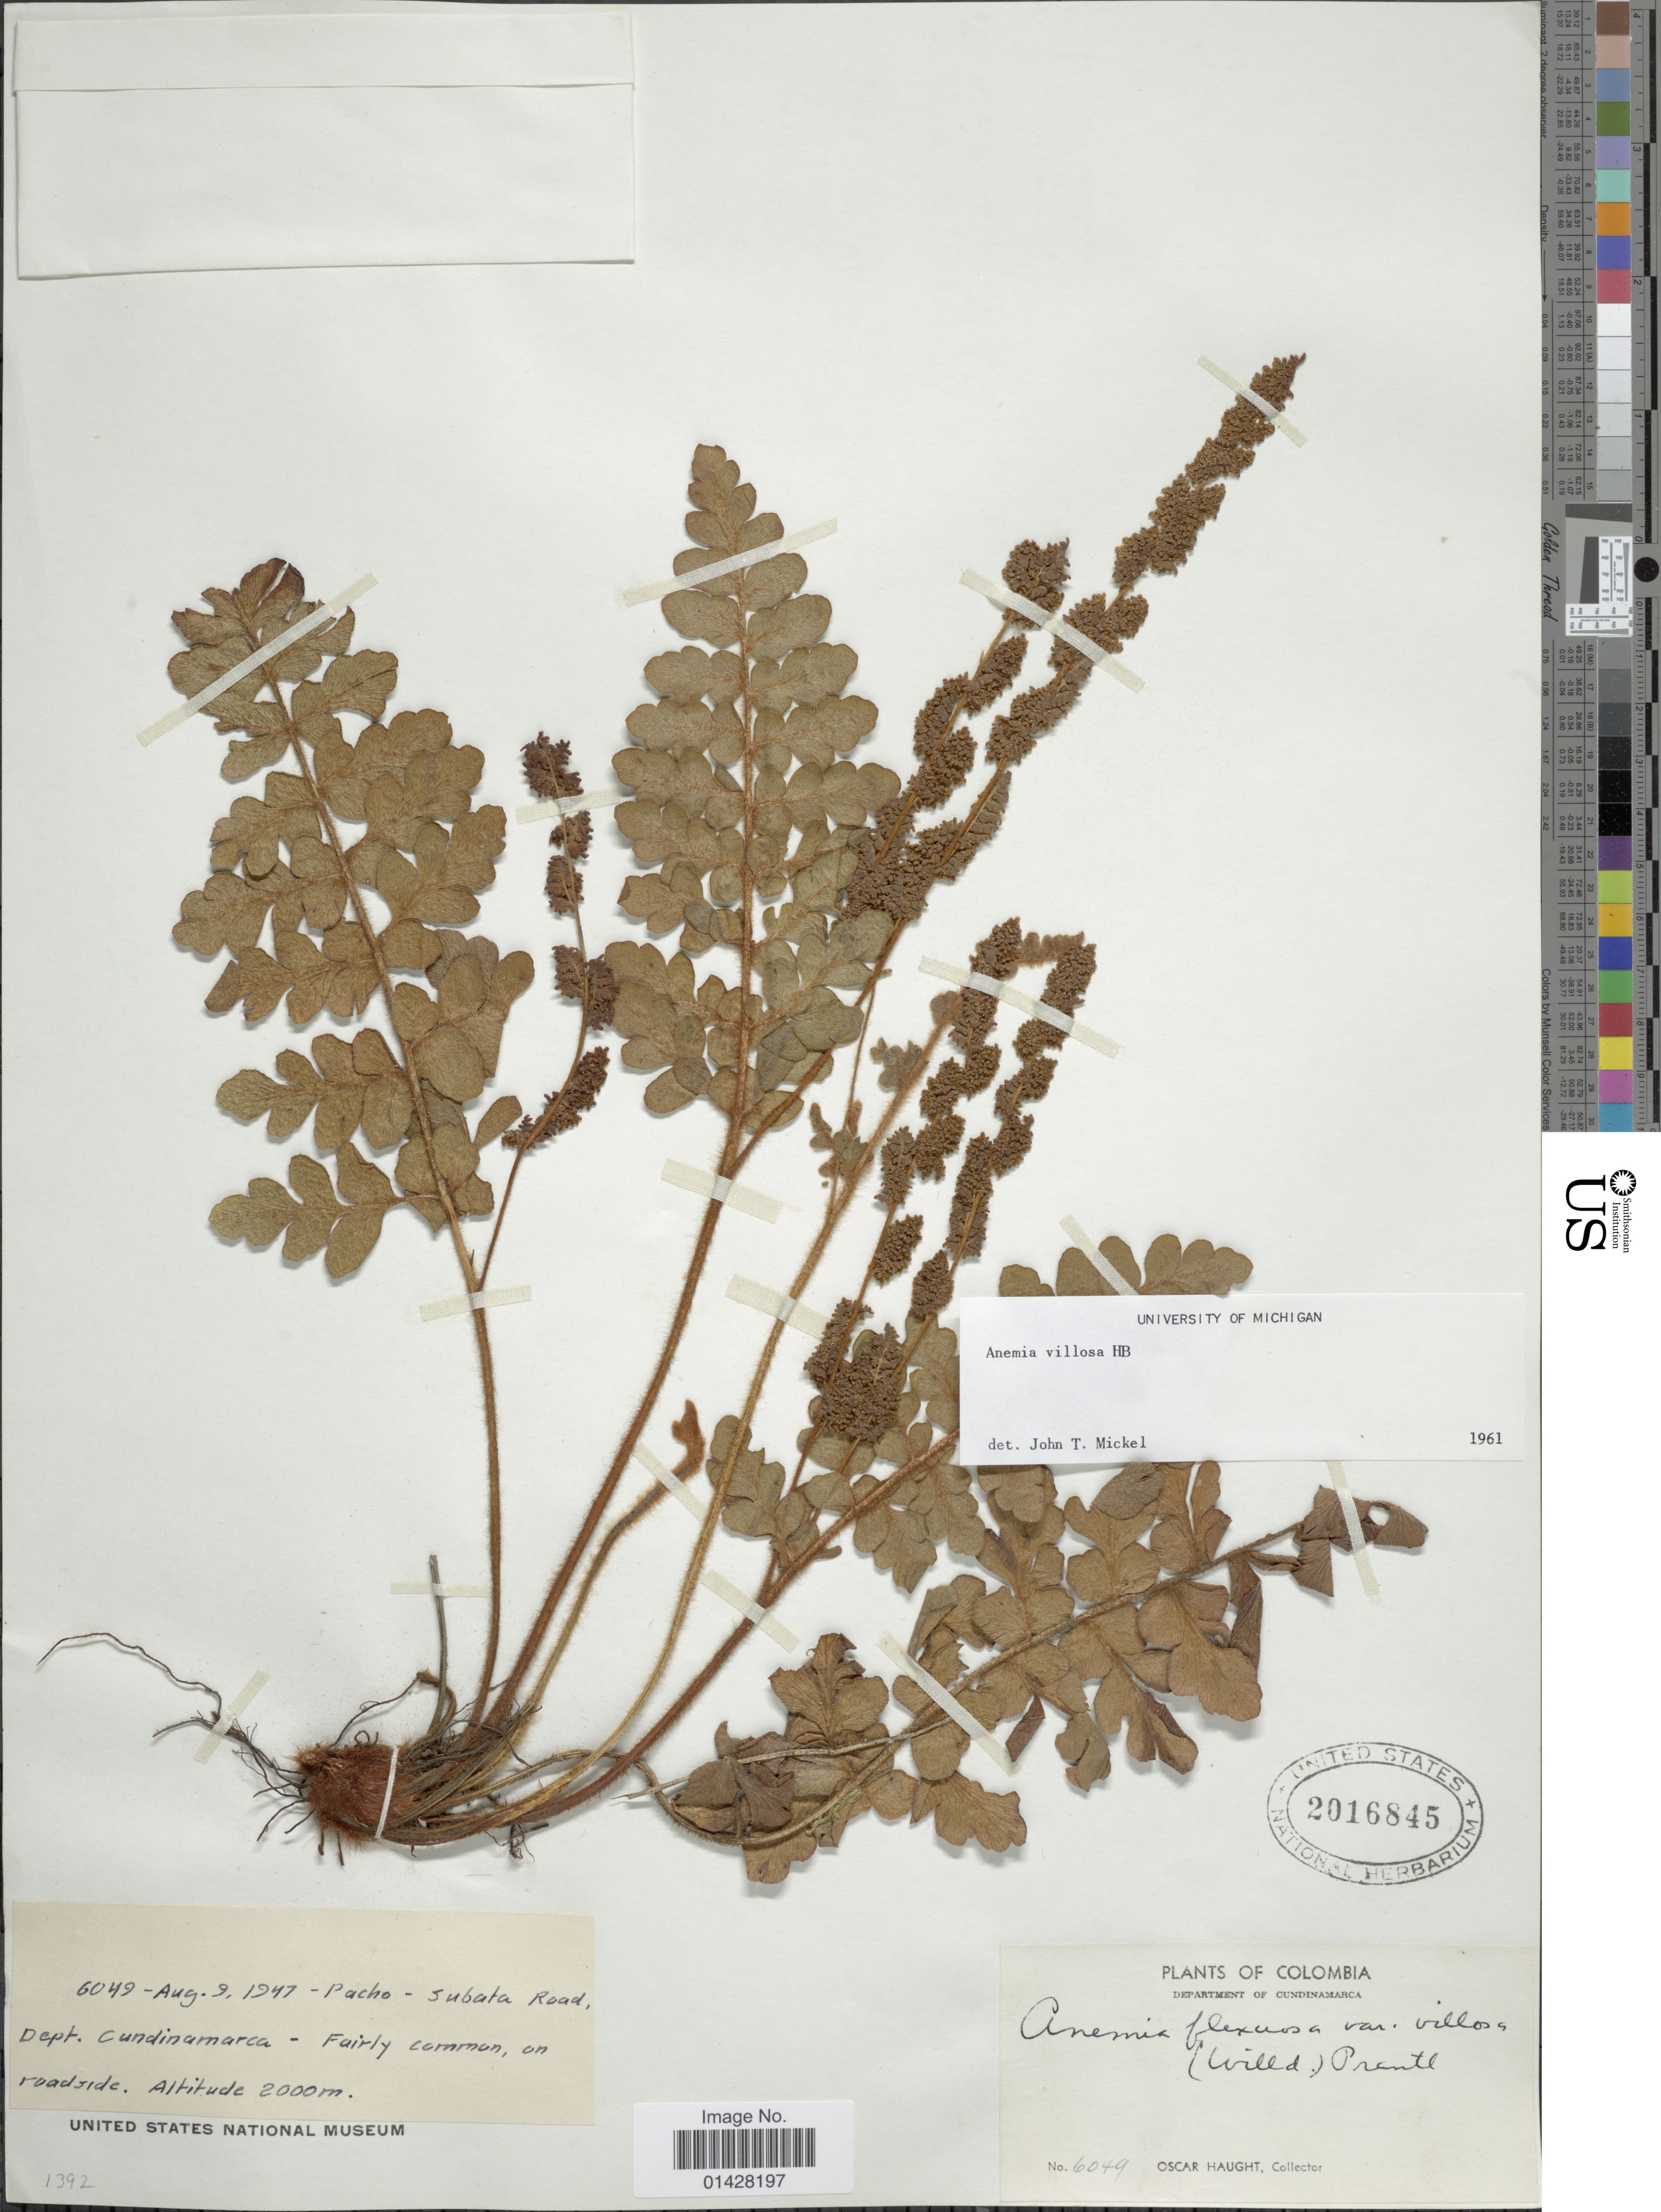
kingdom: Plantae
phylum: Tracheophyta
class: Polypodiopsida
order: Schizaeales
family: Anemiaceae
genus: Anemia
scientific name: Anemia villosa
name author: Humb. & Bonpl. ex Willd.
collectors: O. L. Haught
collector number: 6049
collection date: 1947-08-09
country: Colombia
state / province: Cundinamarca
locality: Department of Cundinamarca. Pacho - Subata Road, Dept. Cundinamarca - Fairly common, on roadside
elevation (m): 2000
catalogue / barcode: US 2016845